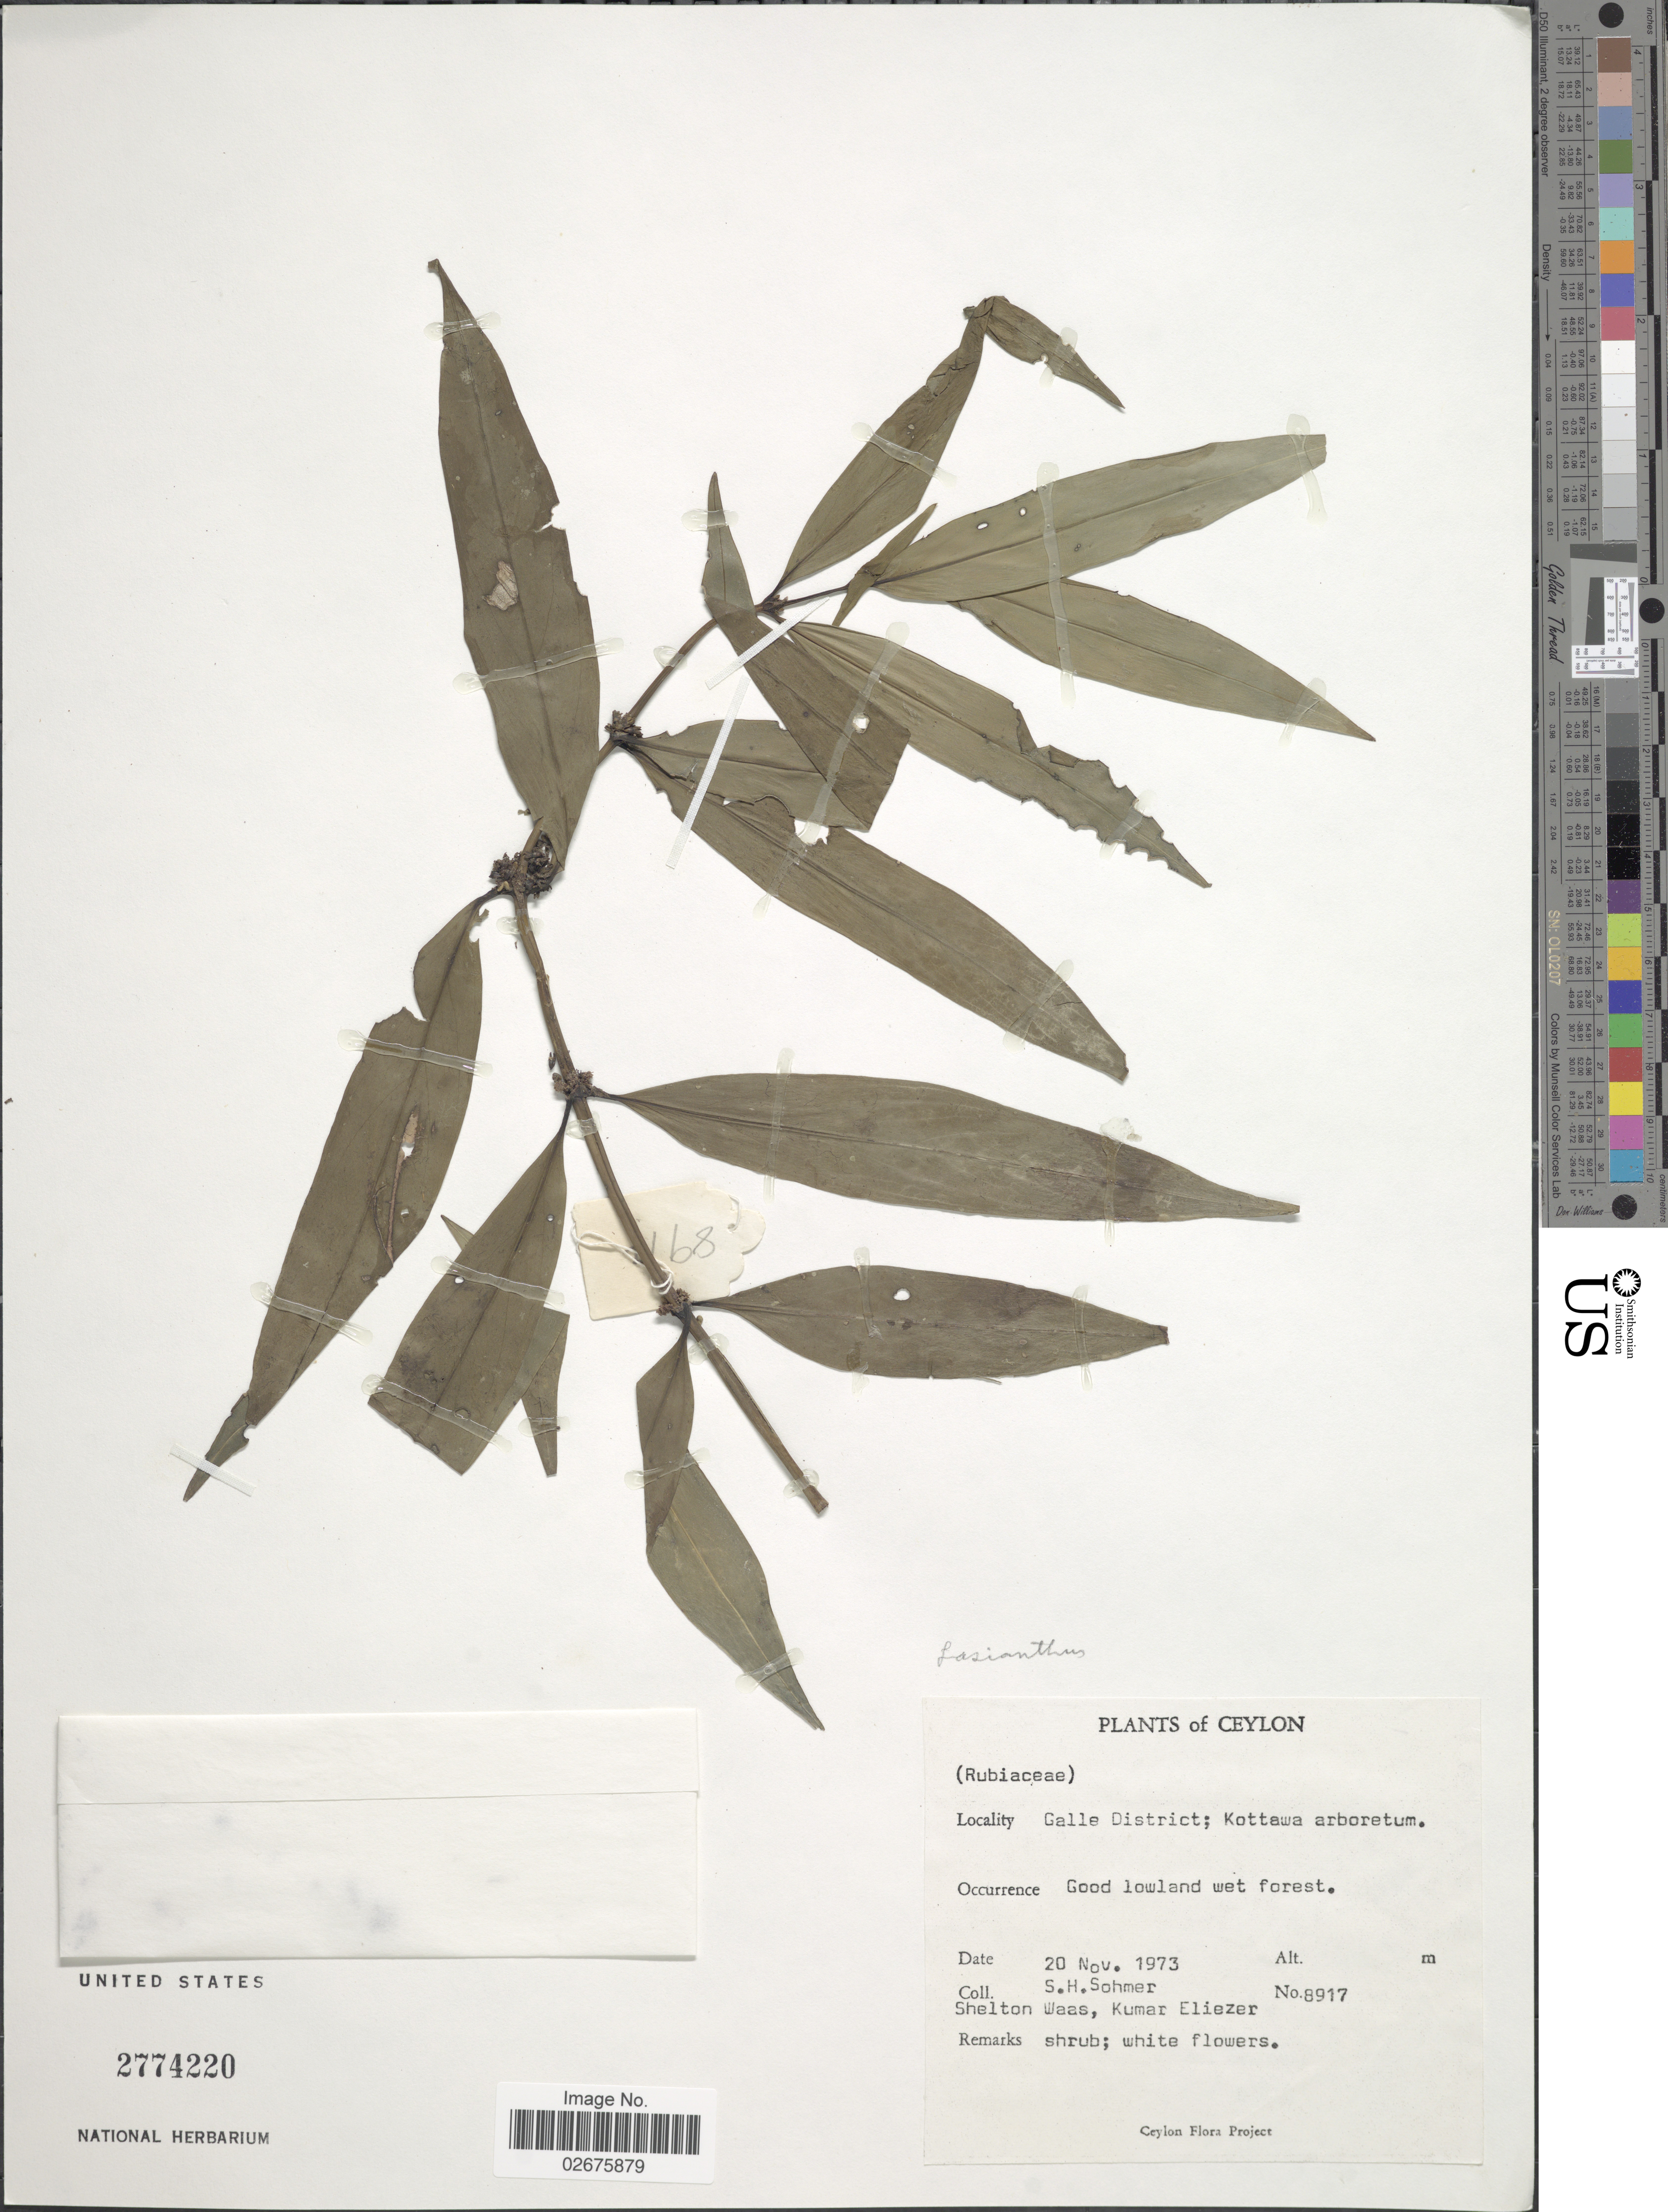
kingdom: Plantae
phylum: Tracheophyta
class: Magnoliopsida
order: Gentianales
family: Rubiaceae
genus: Lasianthus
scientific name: Lasianthus sp.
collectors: S. H. Sohmer, S. Waas & K. Eliezer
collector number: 8917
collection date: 1973-11-20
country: Sri Lanka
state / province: Southern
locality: Ceylon, Galle District; Kottawa arboretum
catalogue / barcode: US 2774220